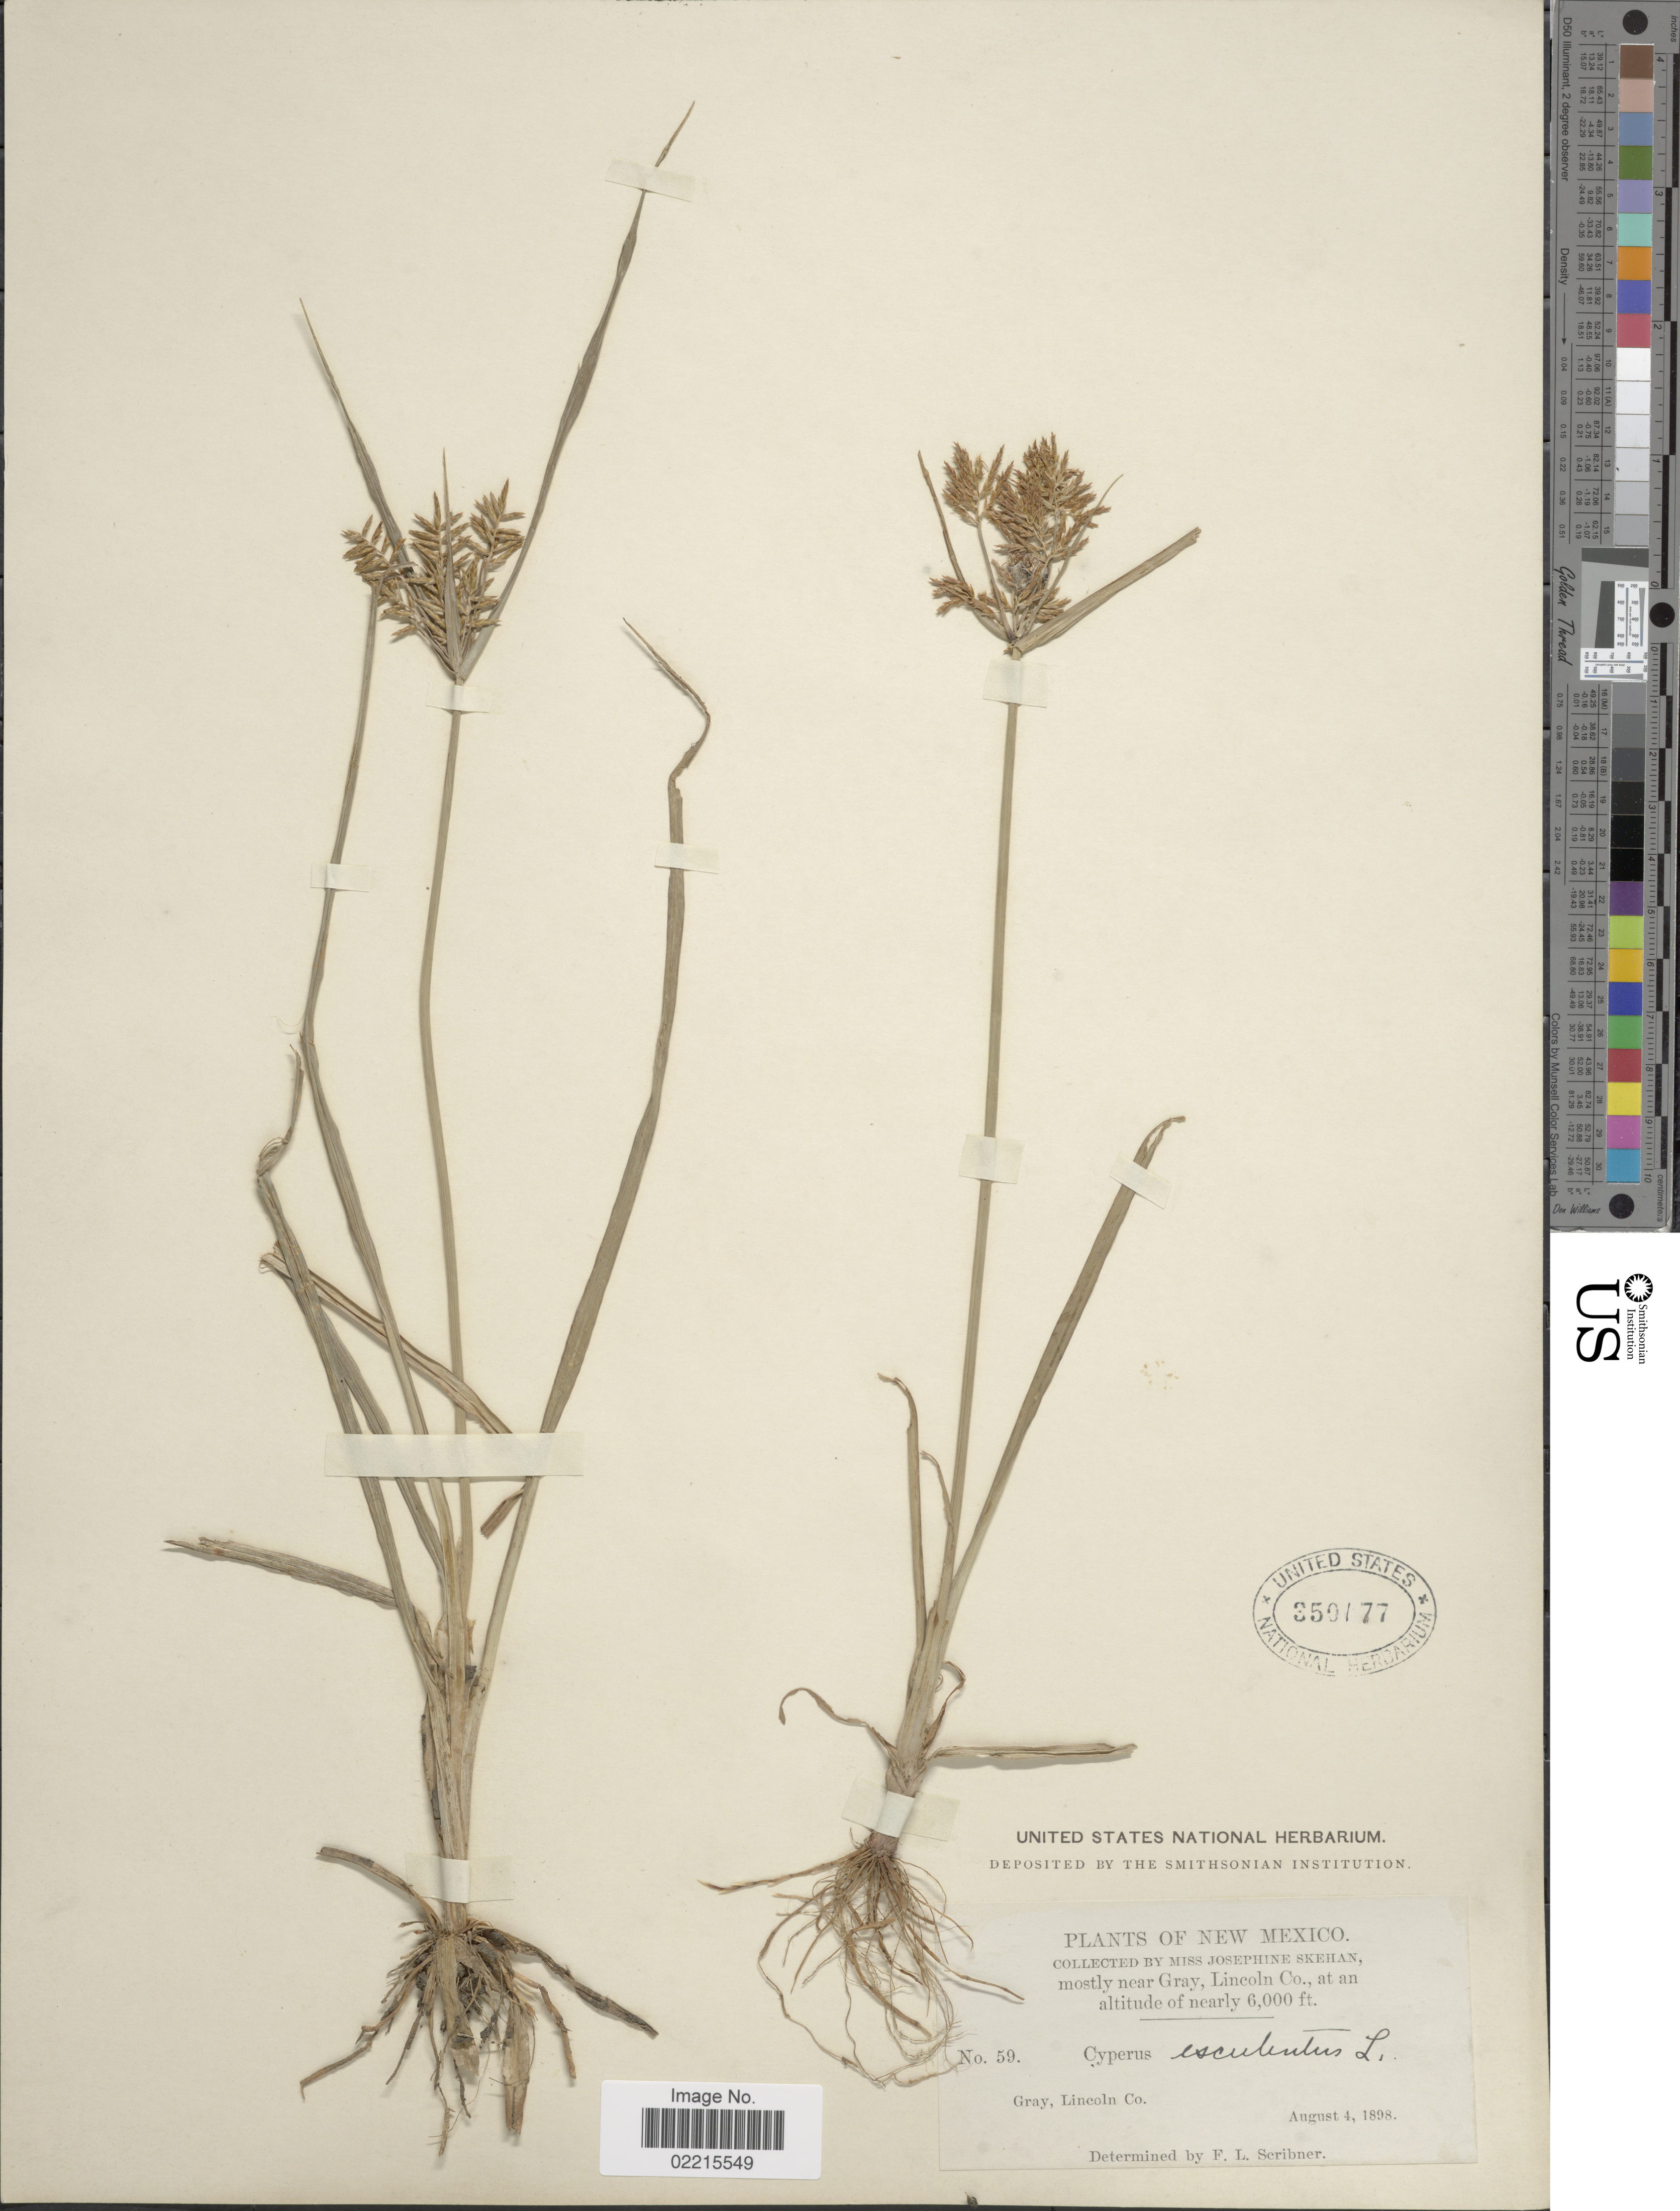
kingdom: Plantae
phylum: Tracheophyta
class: Liliopsida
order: Poales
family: Cyperaceae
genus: Cyperus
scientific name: Cyperus esculentus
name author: L.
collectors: J. Skehan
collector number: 59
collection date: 1898-08-04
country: United States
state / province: New Mexico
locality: Mostly near Gray, Lincoln Co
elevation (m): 1829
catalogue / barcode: US 350177